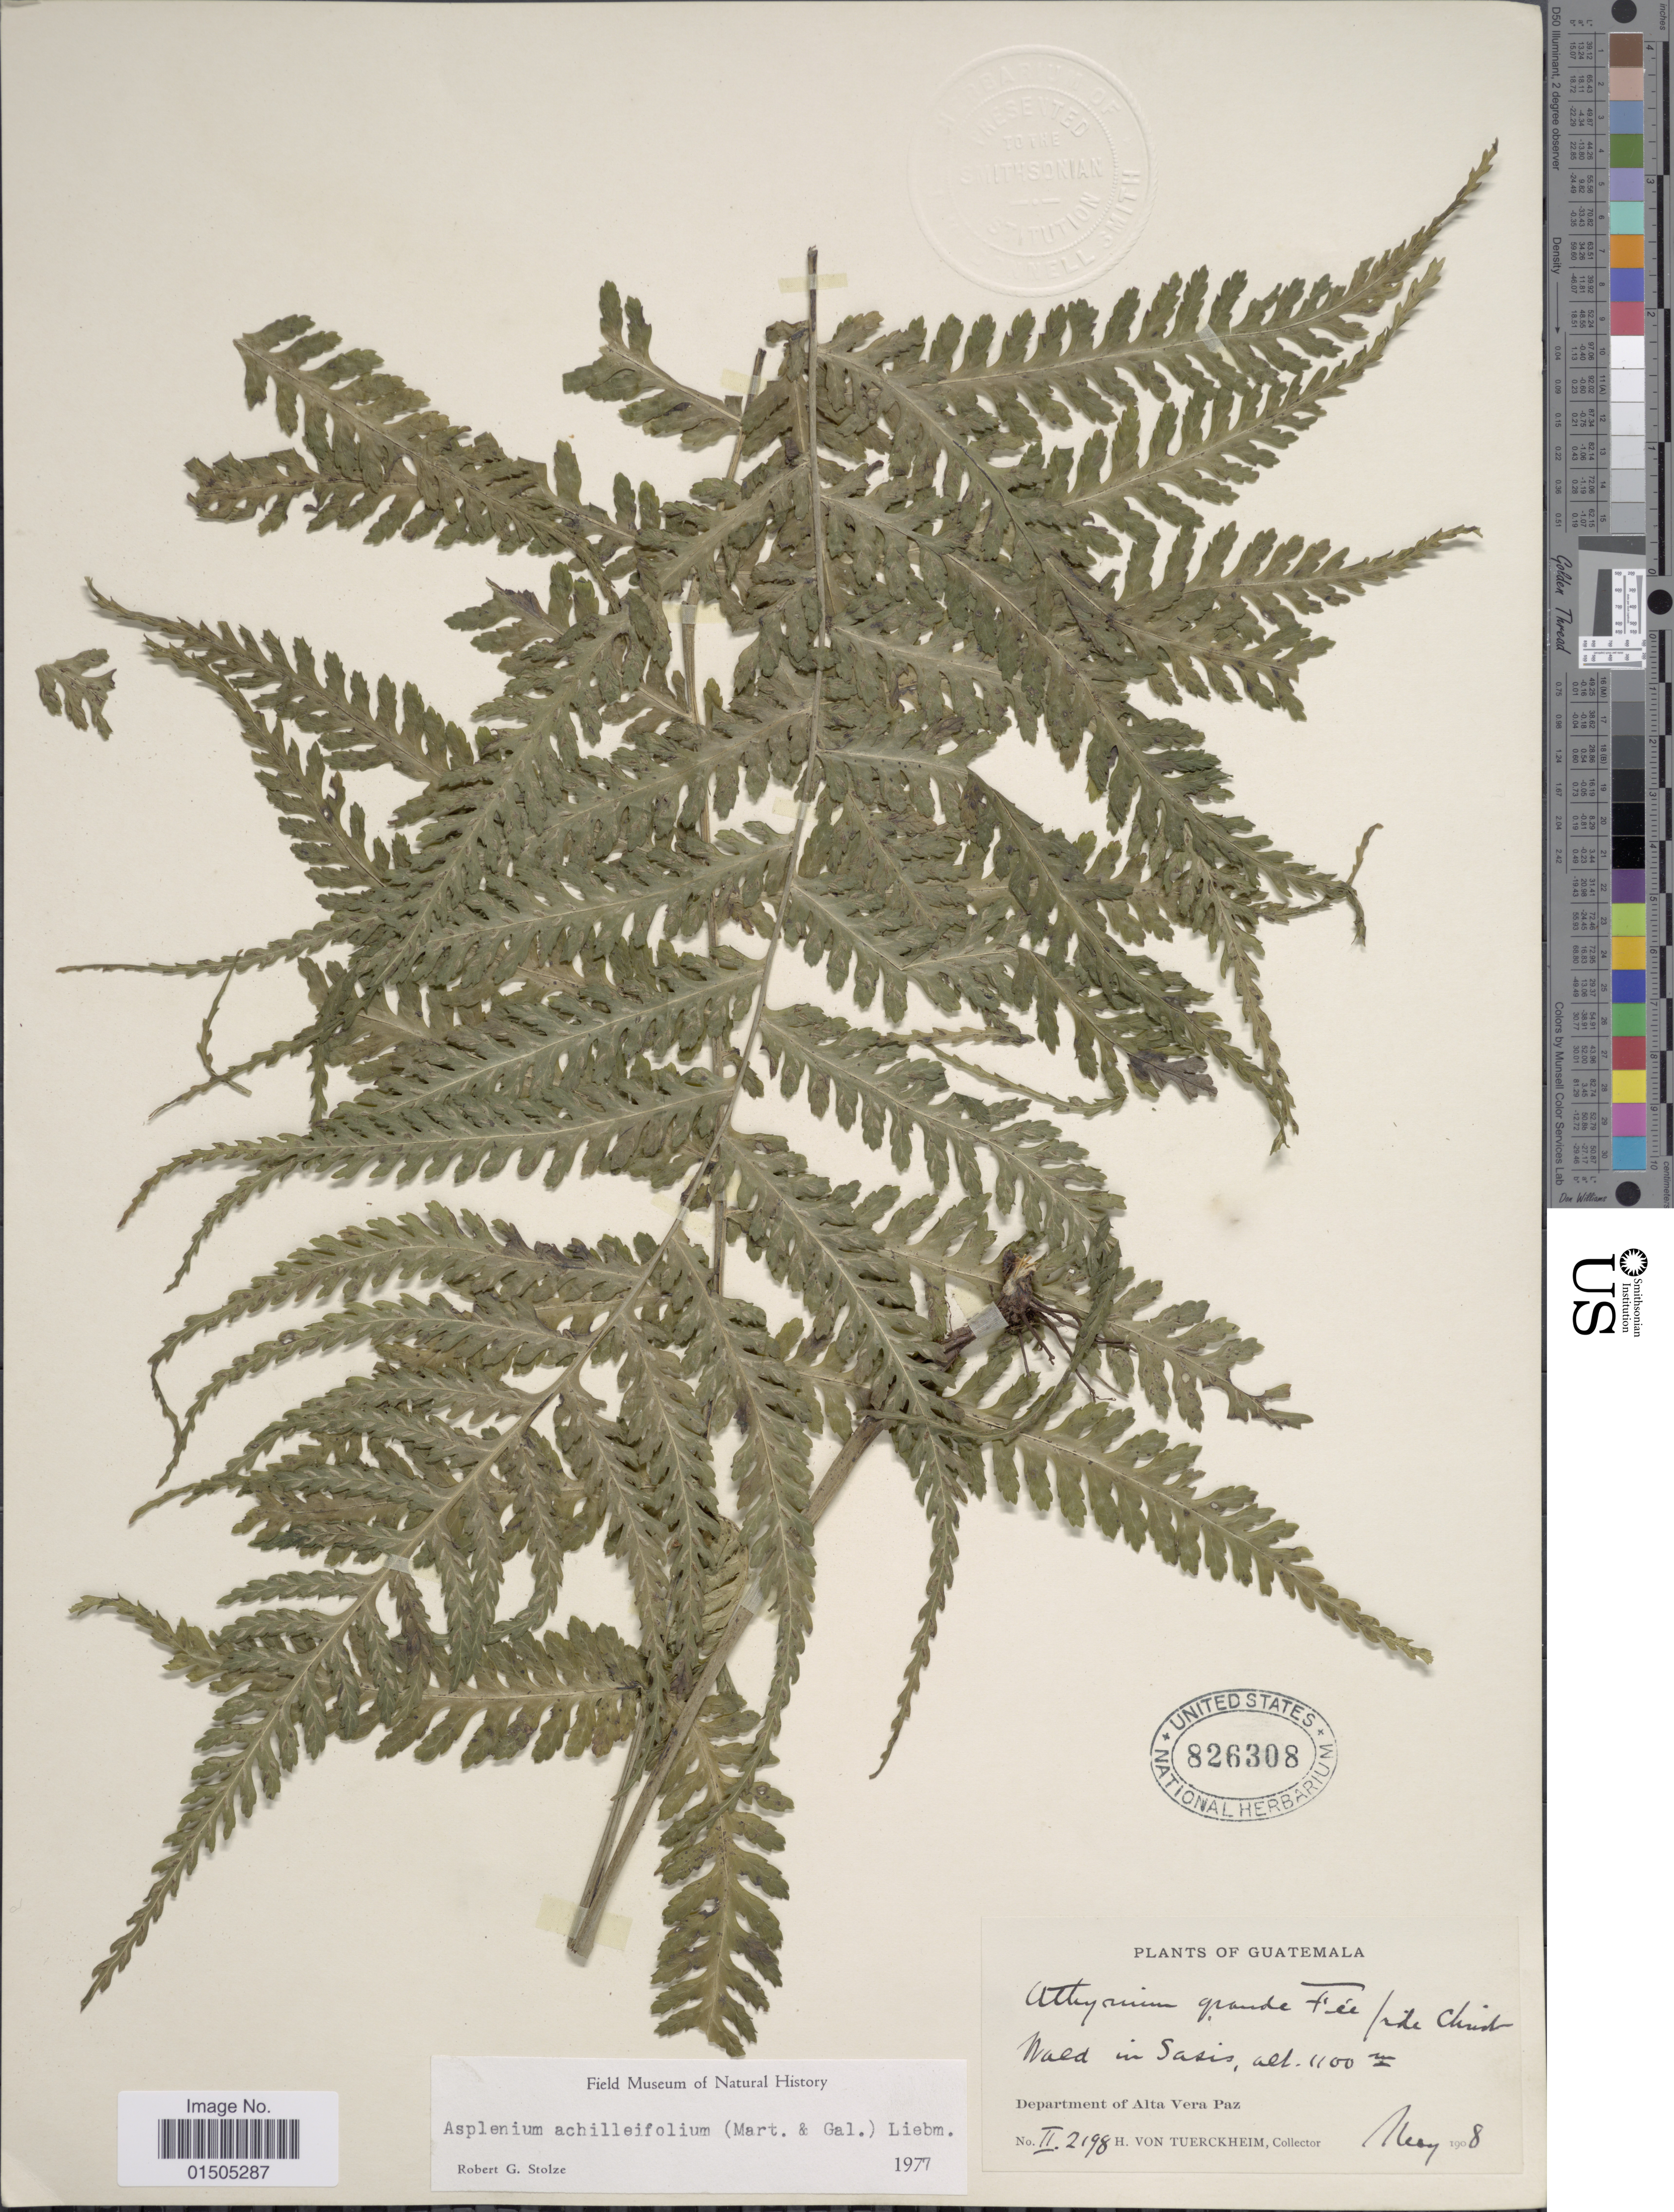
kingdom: Plantae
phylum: Tracheophyta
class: Polypodiopsida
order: Polypodiales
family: Aspleniaceae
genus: Asplenium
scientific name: Asplenium achilleifolium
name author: (M. Martens & Galeotti) Liebm.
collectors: H. von Tuerckheim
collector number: II 2198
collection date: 1908-05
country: Guatemala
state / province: Alta Verapaz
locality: Wald in Sasis.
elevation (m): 1100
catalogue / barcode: US 826308